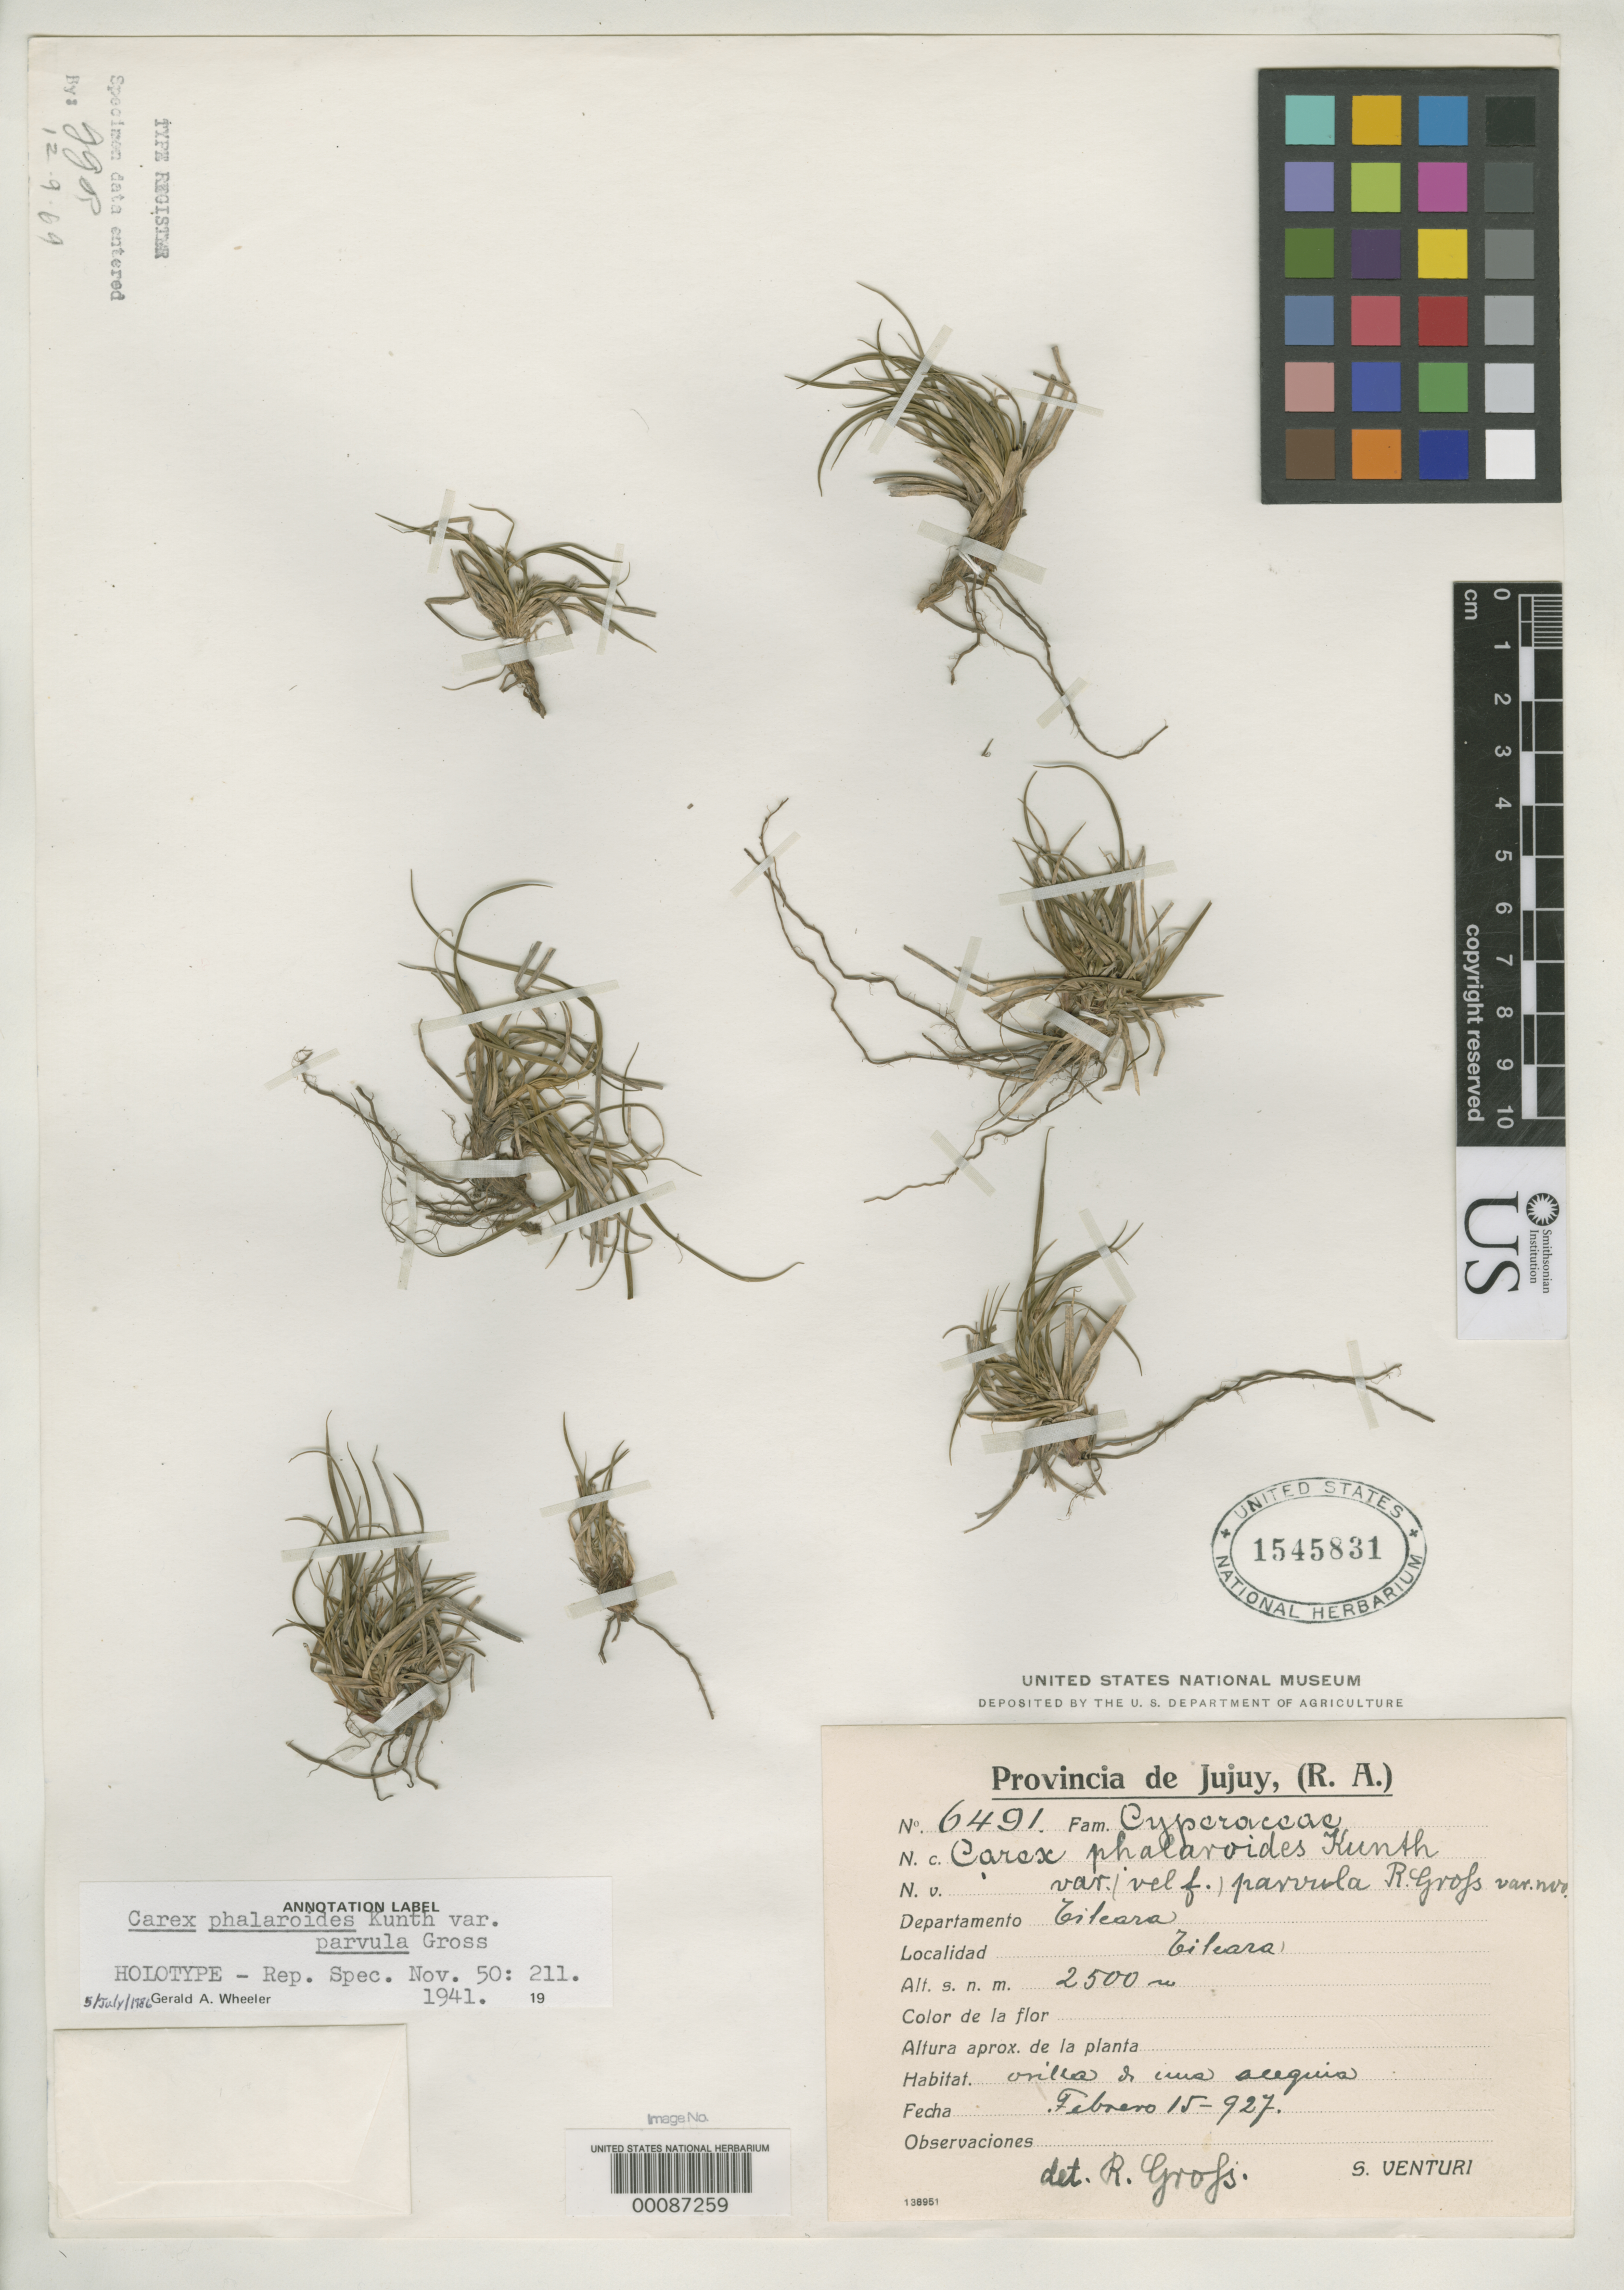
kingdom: Plantae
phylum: Tracheophyta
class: Liliopsida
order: Poales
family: Cyperaceae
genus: Carex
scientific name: Carex phalaroides var. parvula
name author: R. Gross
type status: Holotype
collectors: S. Venturi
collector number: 6491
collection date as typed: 15 Feb 1927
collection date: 1927-02-15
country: Argentina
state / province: Jujuy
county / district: Tileara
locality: Tileara.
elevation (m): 2500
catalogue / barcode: US 1545831